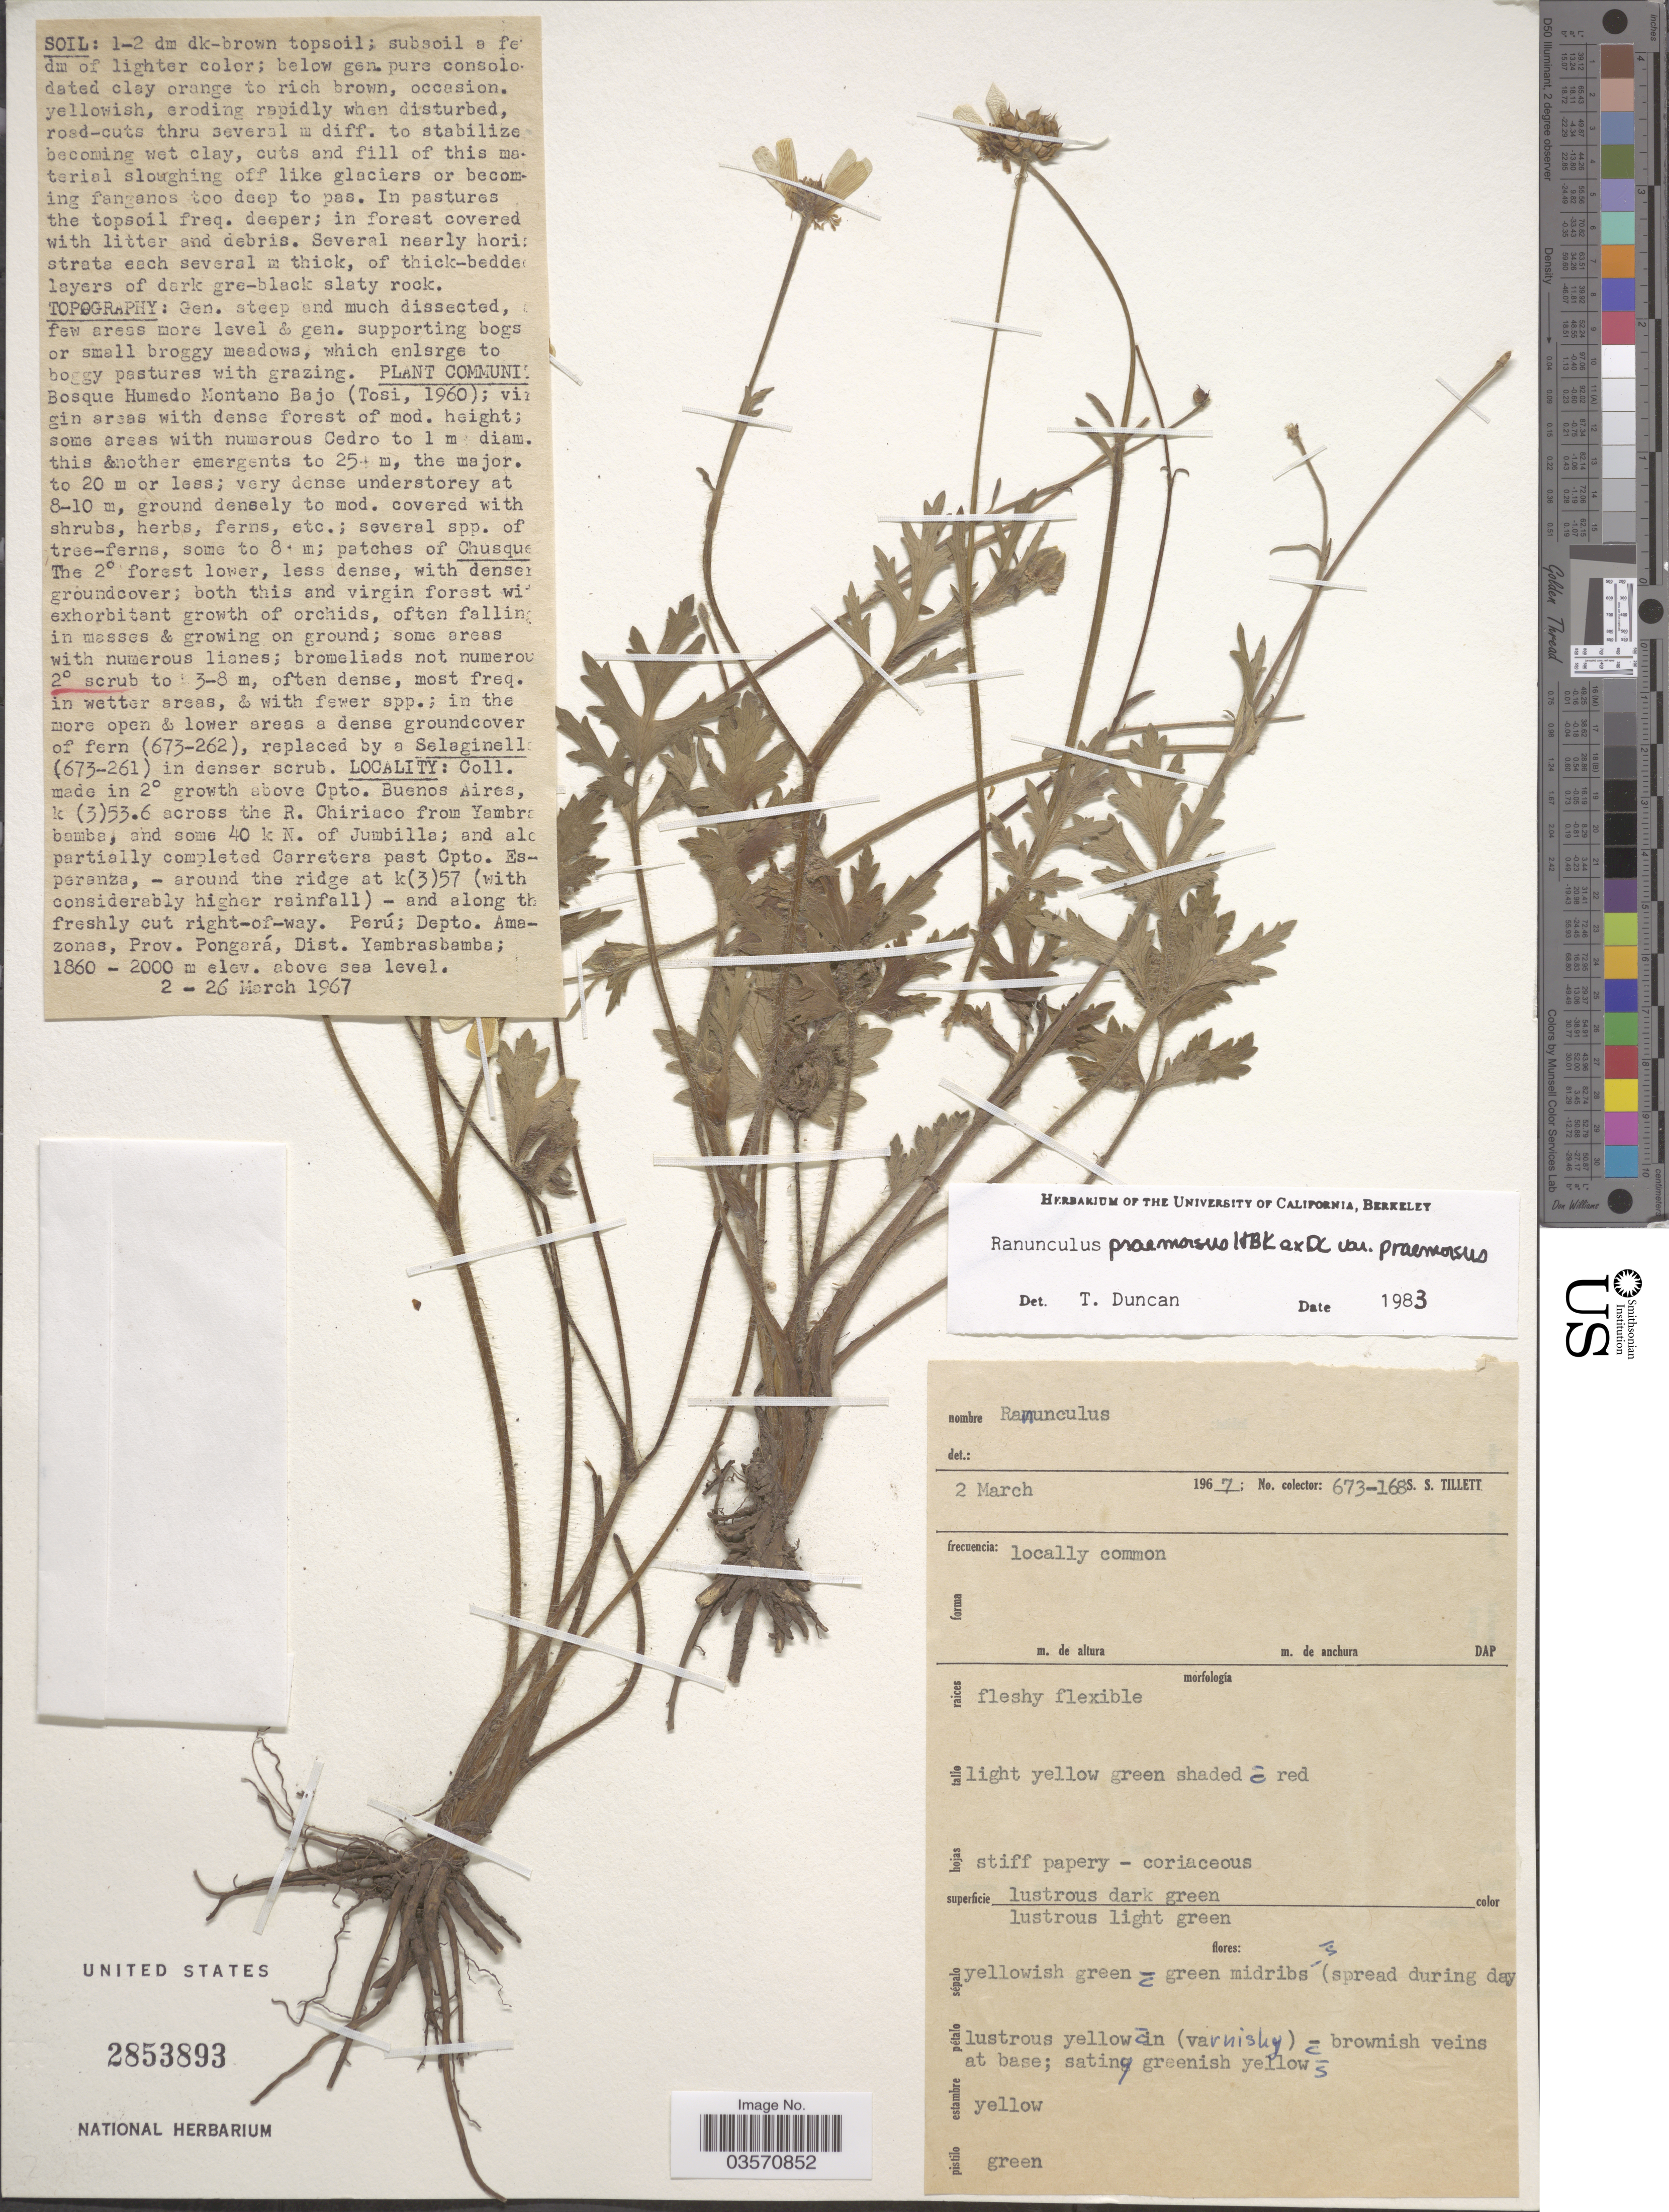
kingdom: Plantae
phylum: Tracheophyta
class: Magnoliopsida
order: Ranunculales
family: Ranunculaceae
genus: Ranunculus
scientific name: Ranunculus praemorsus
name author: Kunth ex DC.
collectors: S. S. Tillett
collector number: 673-168?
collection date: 1967-03-02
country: Peru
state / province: Amazonas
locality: Depto. Amazonas, Prov. Pangorá, Dist. Yambrasamba.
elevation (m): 1860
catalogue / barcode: US 2853893